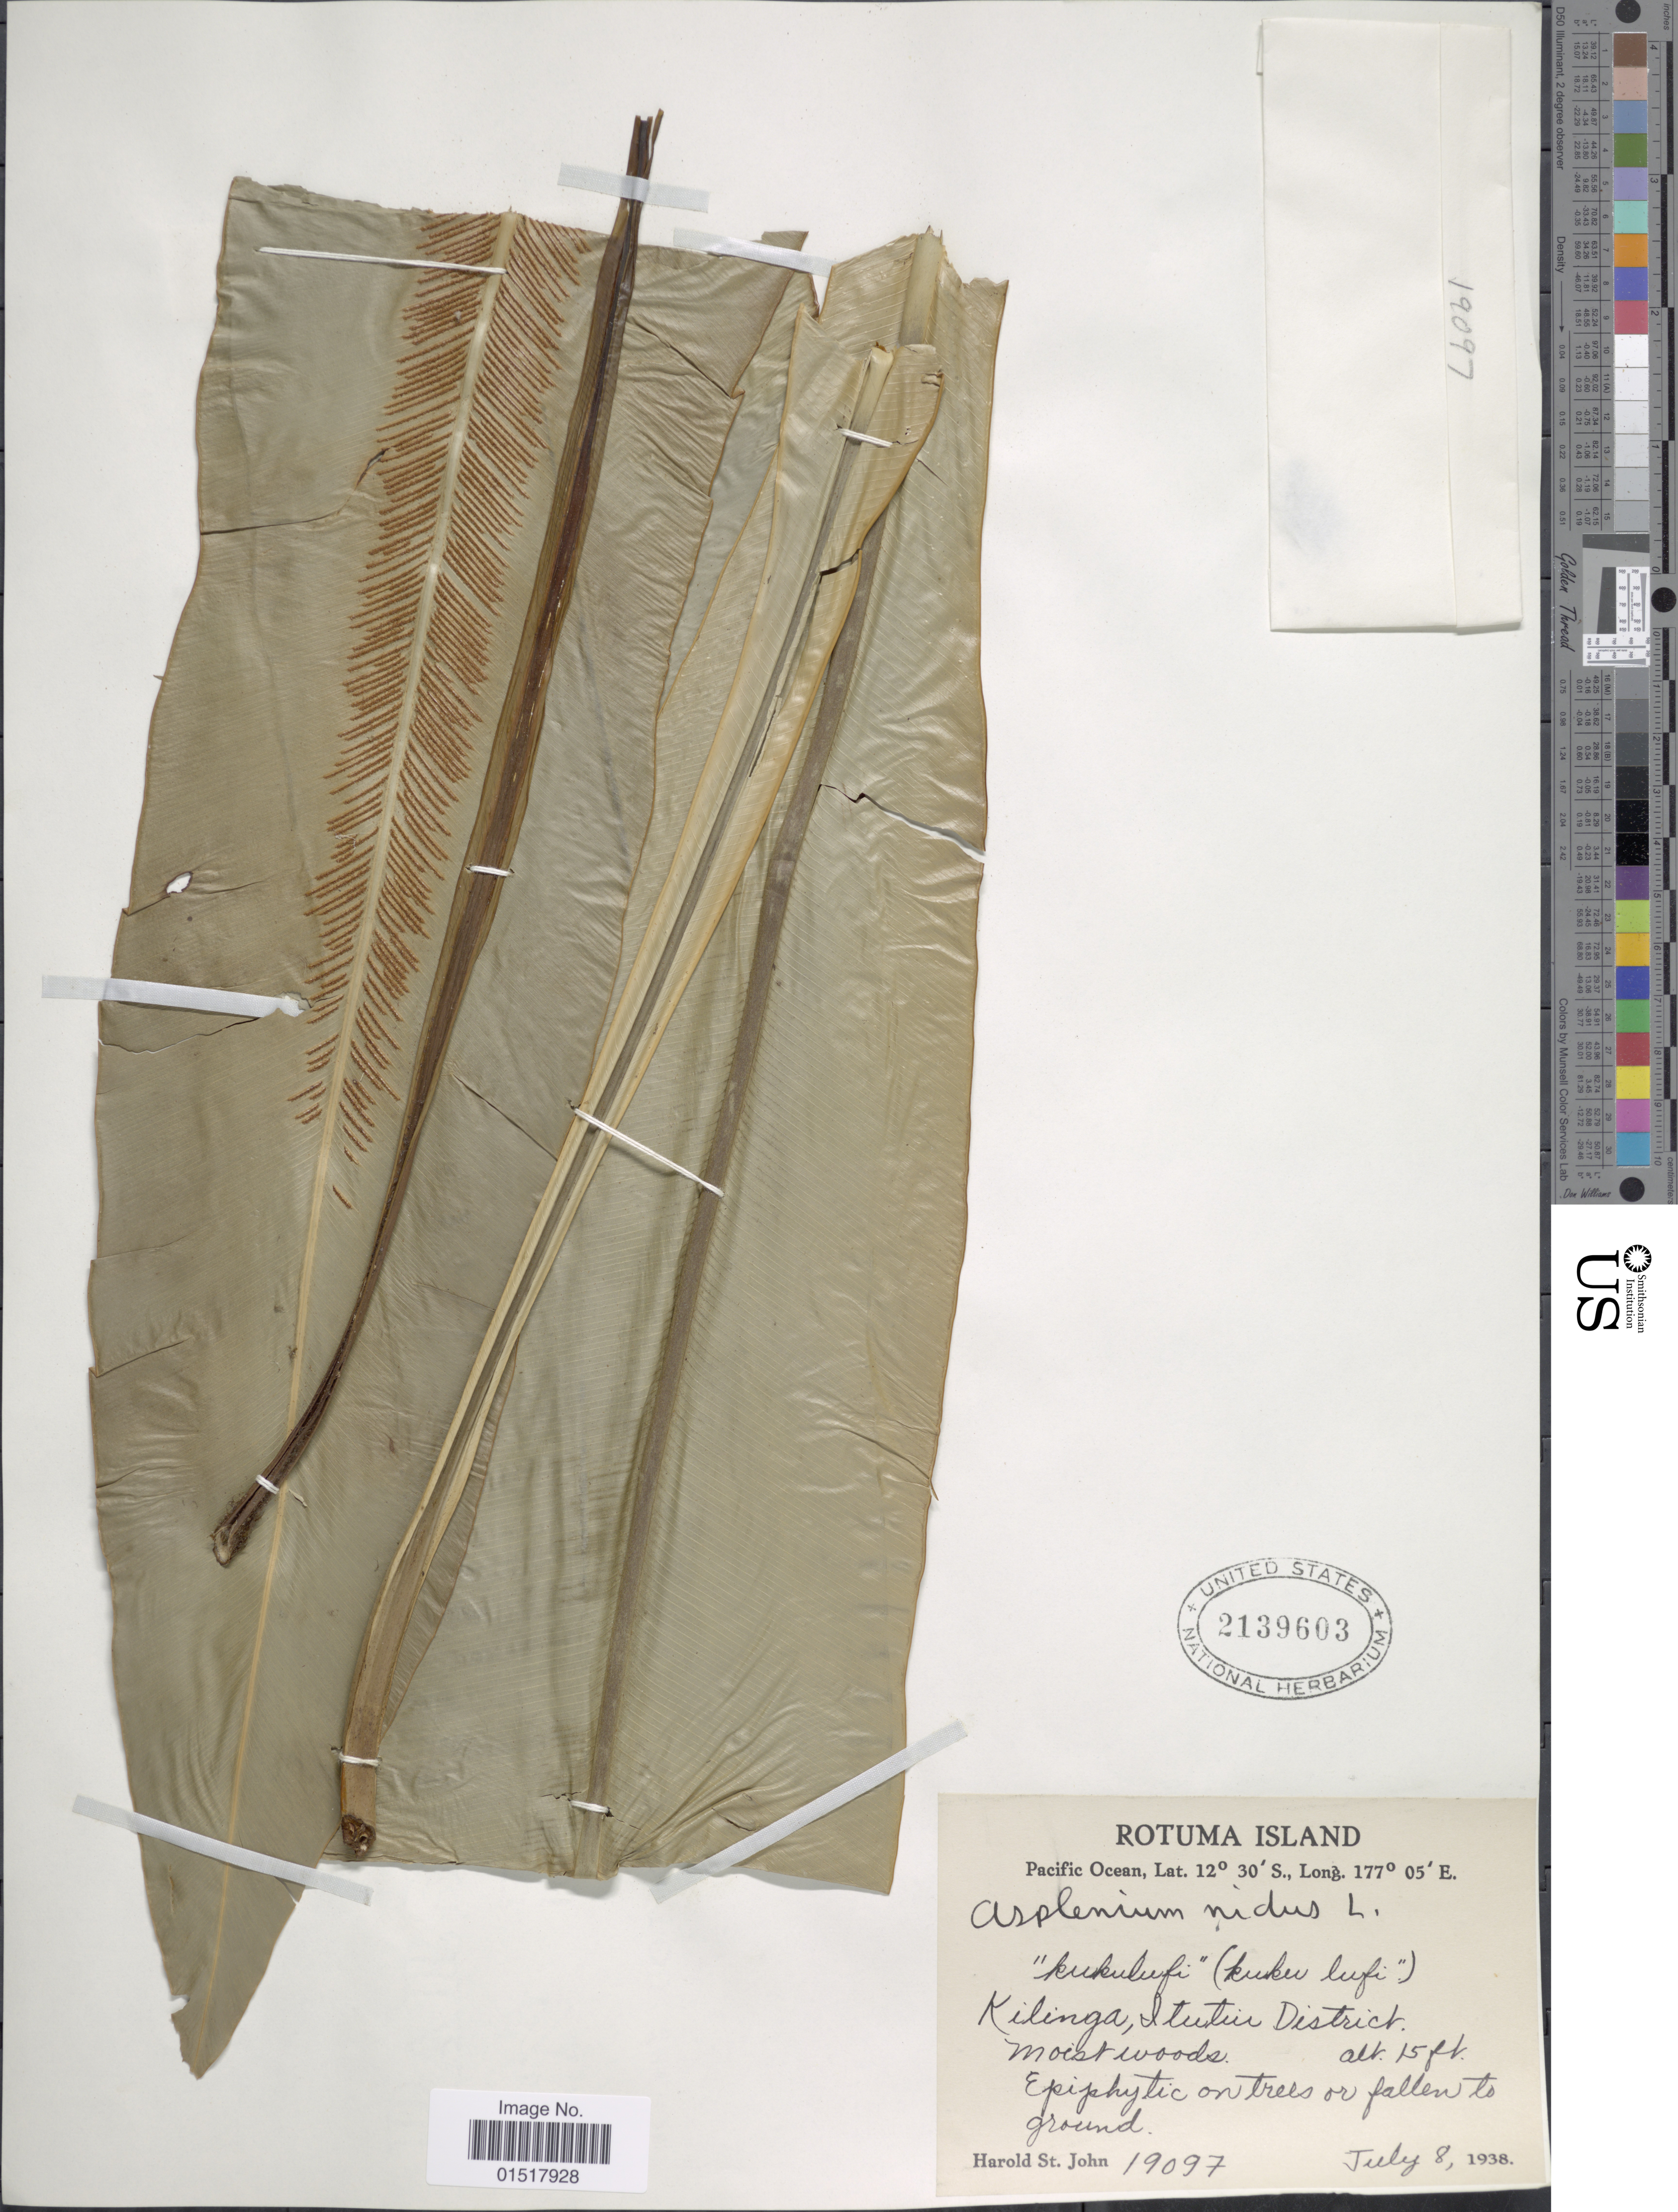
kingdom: Plantae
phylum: Tracheophyta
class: Polypodiopsida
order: Polypodiales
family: Aspleniaceae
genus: Asplenium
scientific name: Asplenium nidus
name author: L.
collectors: H. St. John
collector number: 19097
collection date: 1938-07-08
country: Fiji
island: Rotuma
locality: Rotuma Island. Pacific Ocean. Kilinga, Itutiu District.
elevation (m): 5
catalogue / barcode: US 2139603